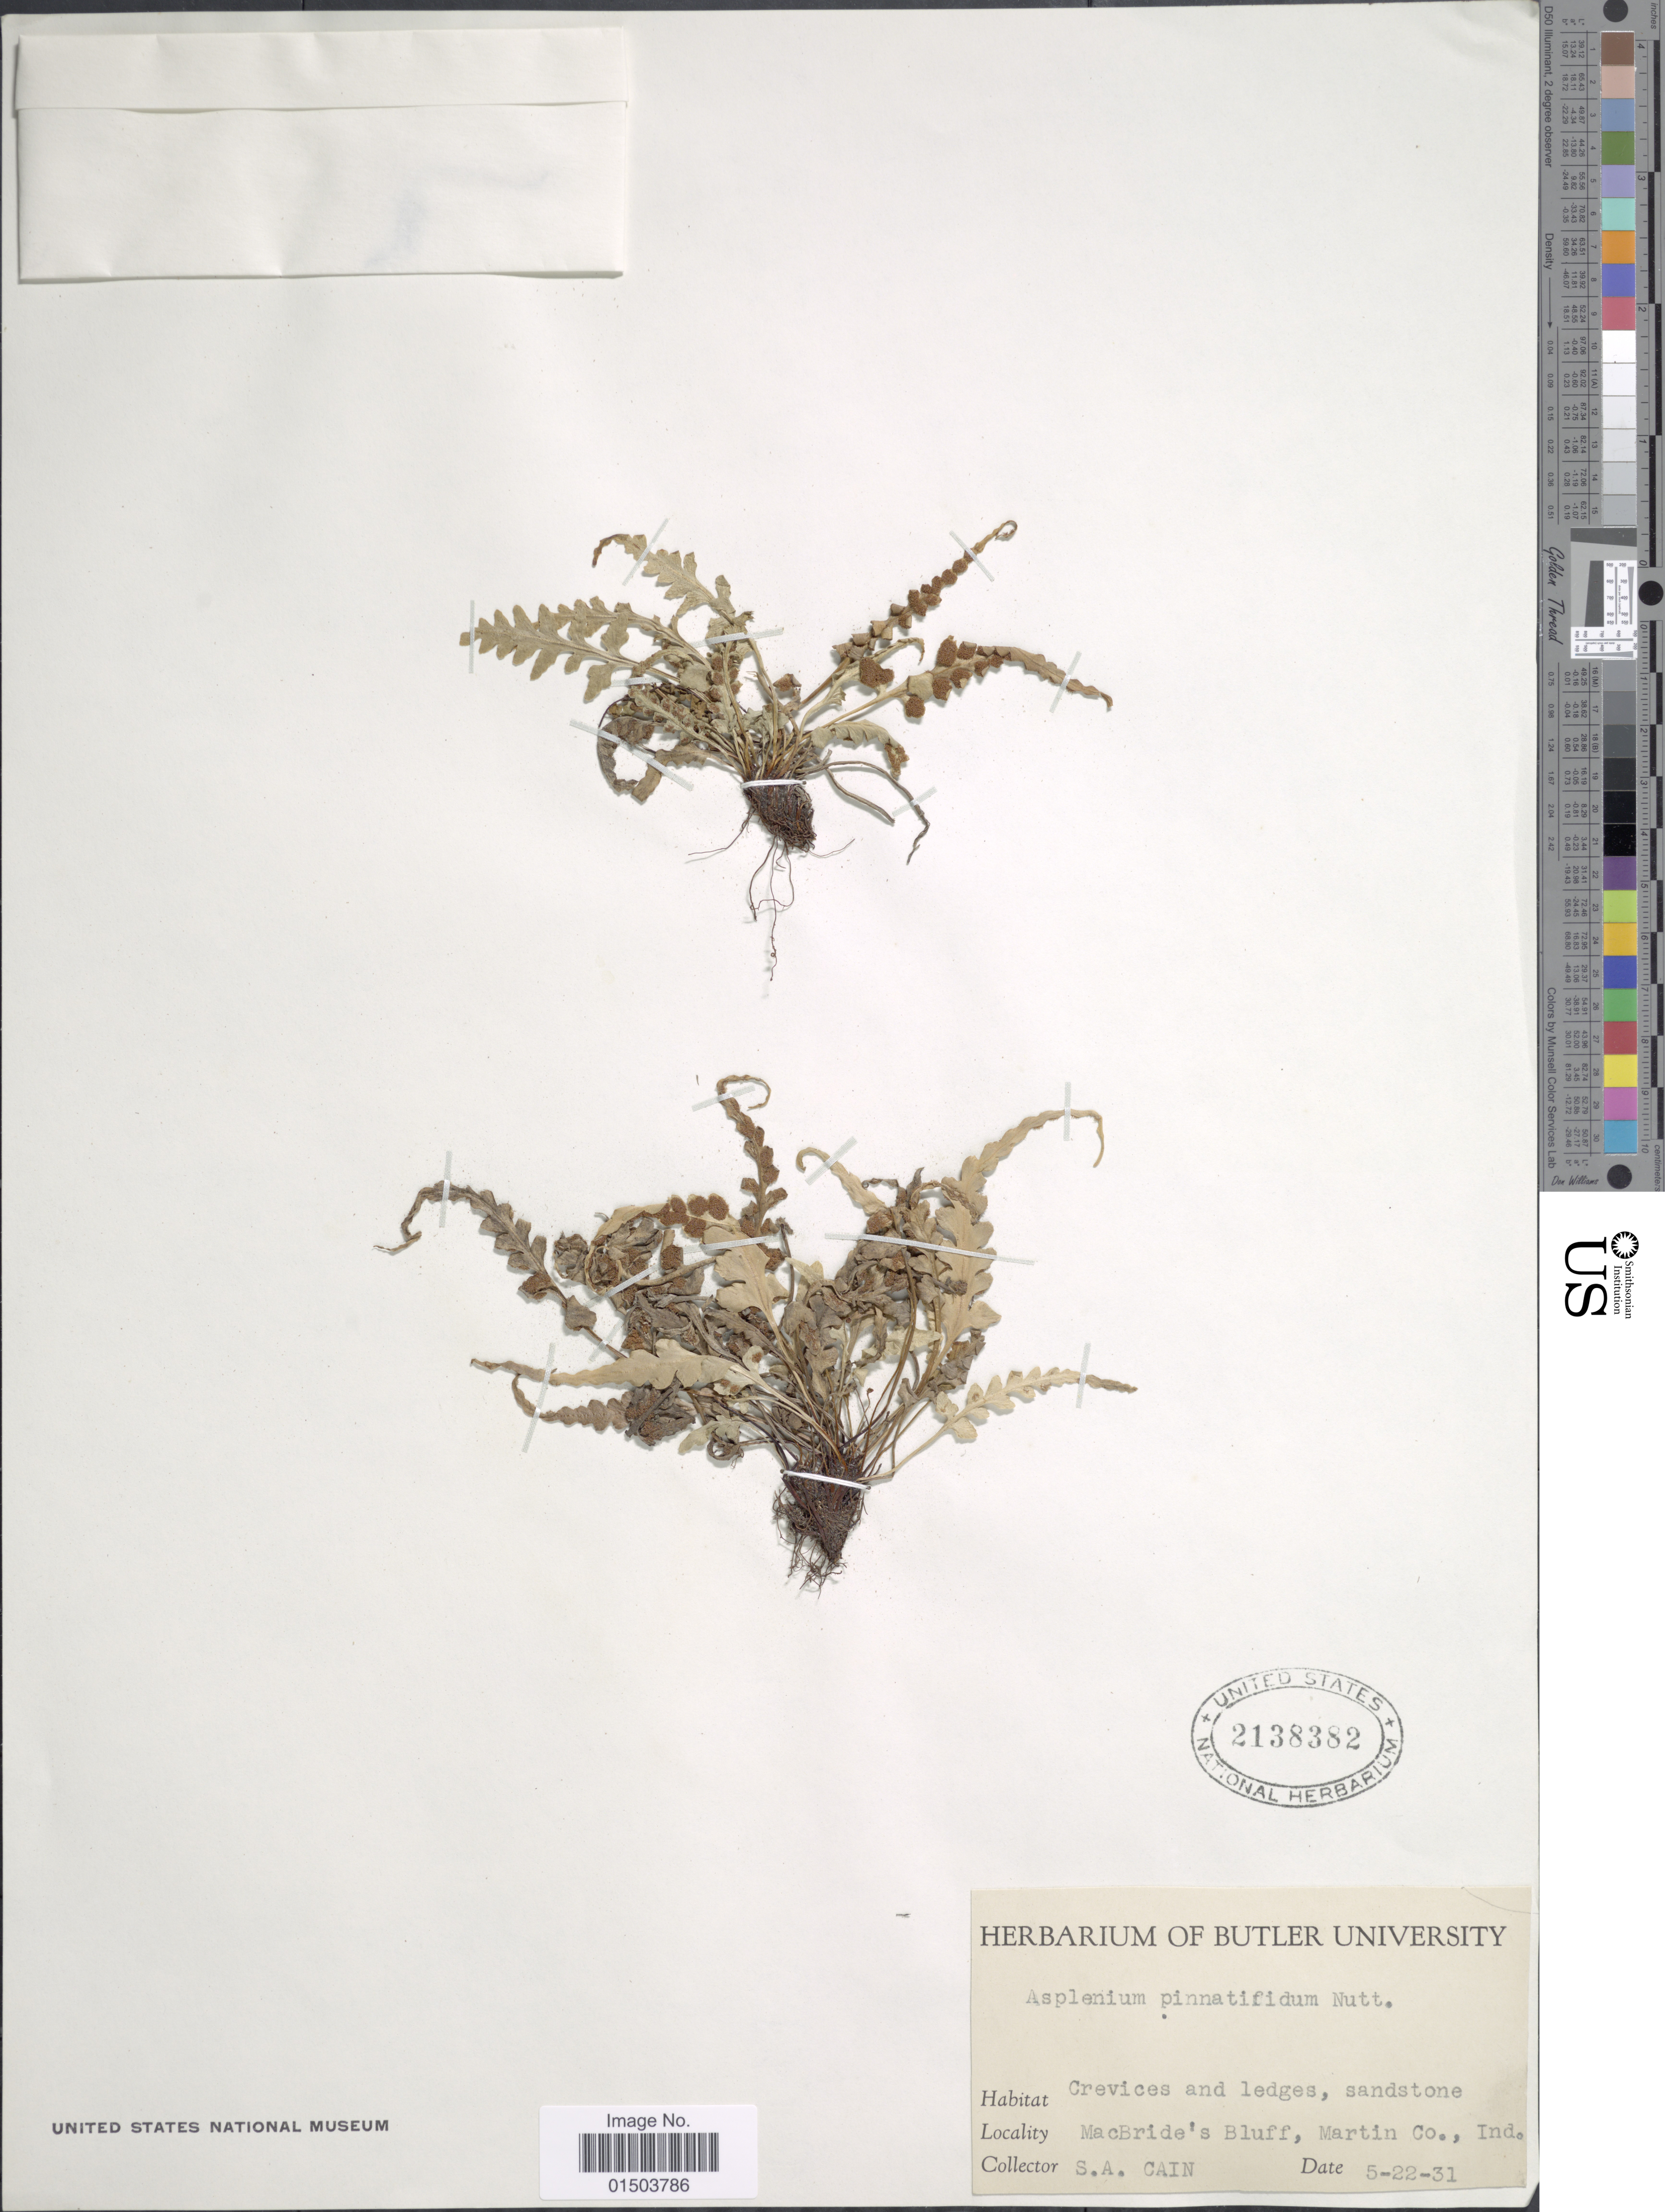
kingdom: Plantae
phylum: Tracheophyta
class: Polypodiopsida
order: Polypodiales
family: Aspleniaceae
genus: Asplenium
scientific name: Asplenium pinnatifidum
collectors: S. Cain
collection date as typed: Transcribed d/m/y: 22/5/31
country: United States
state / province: Indiana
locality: MacBride's Bluff, Martin Co.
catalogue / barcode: US 2138382